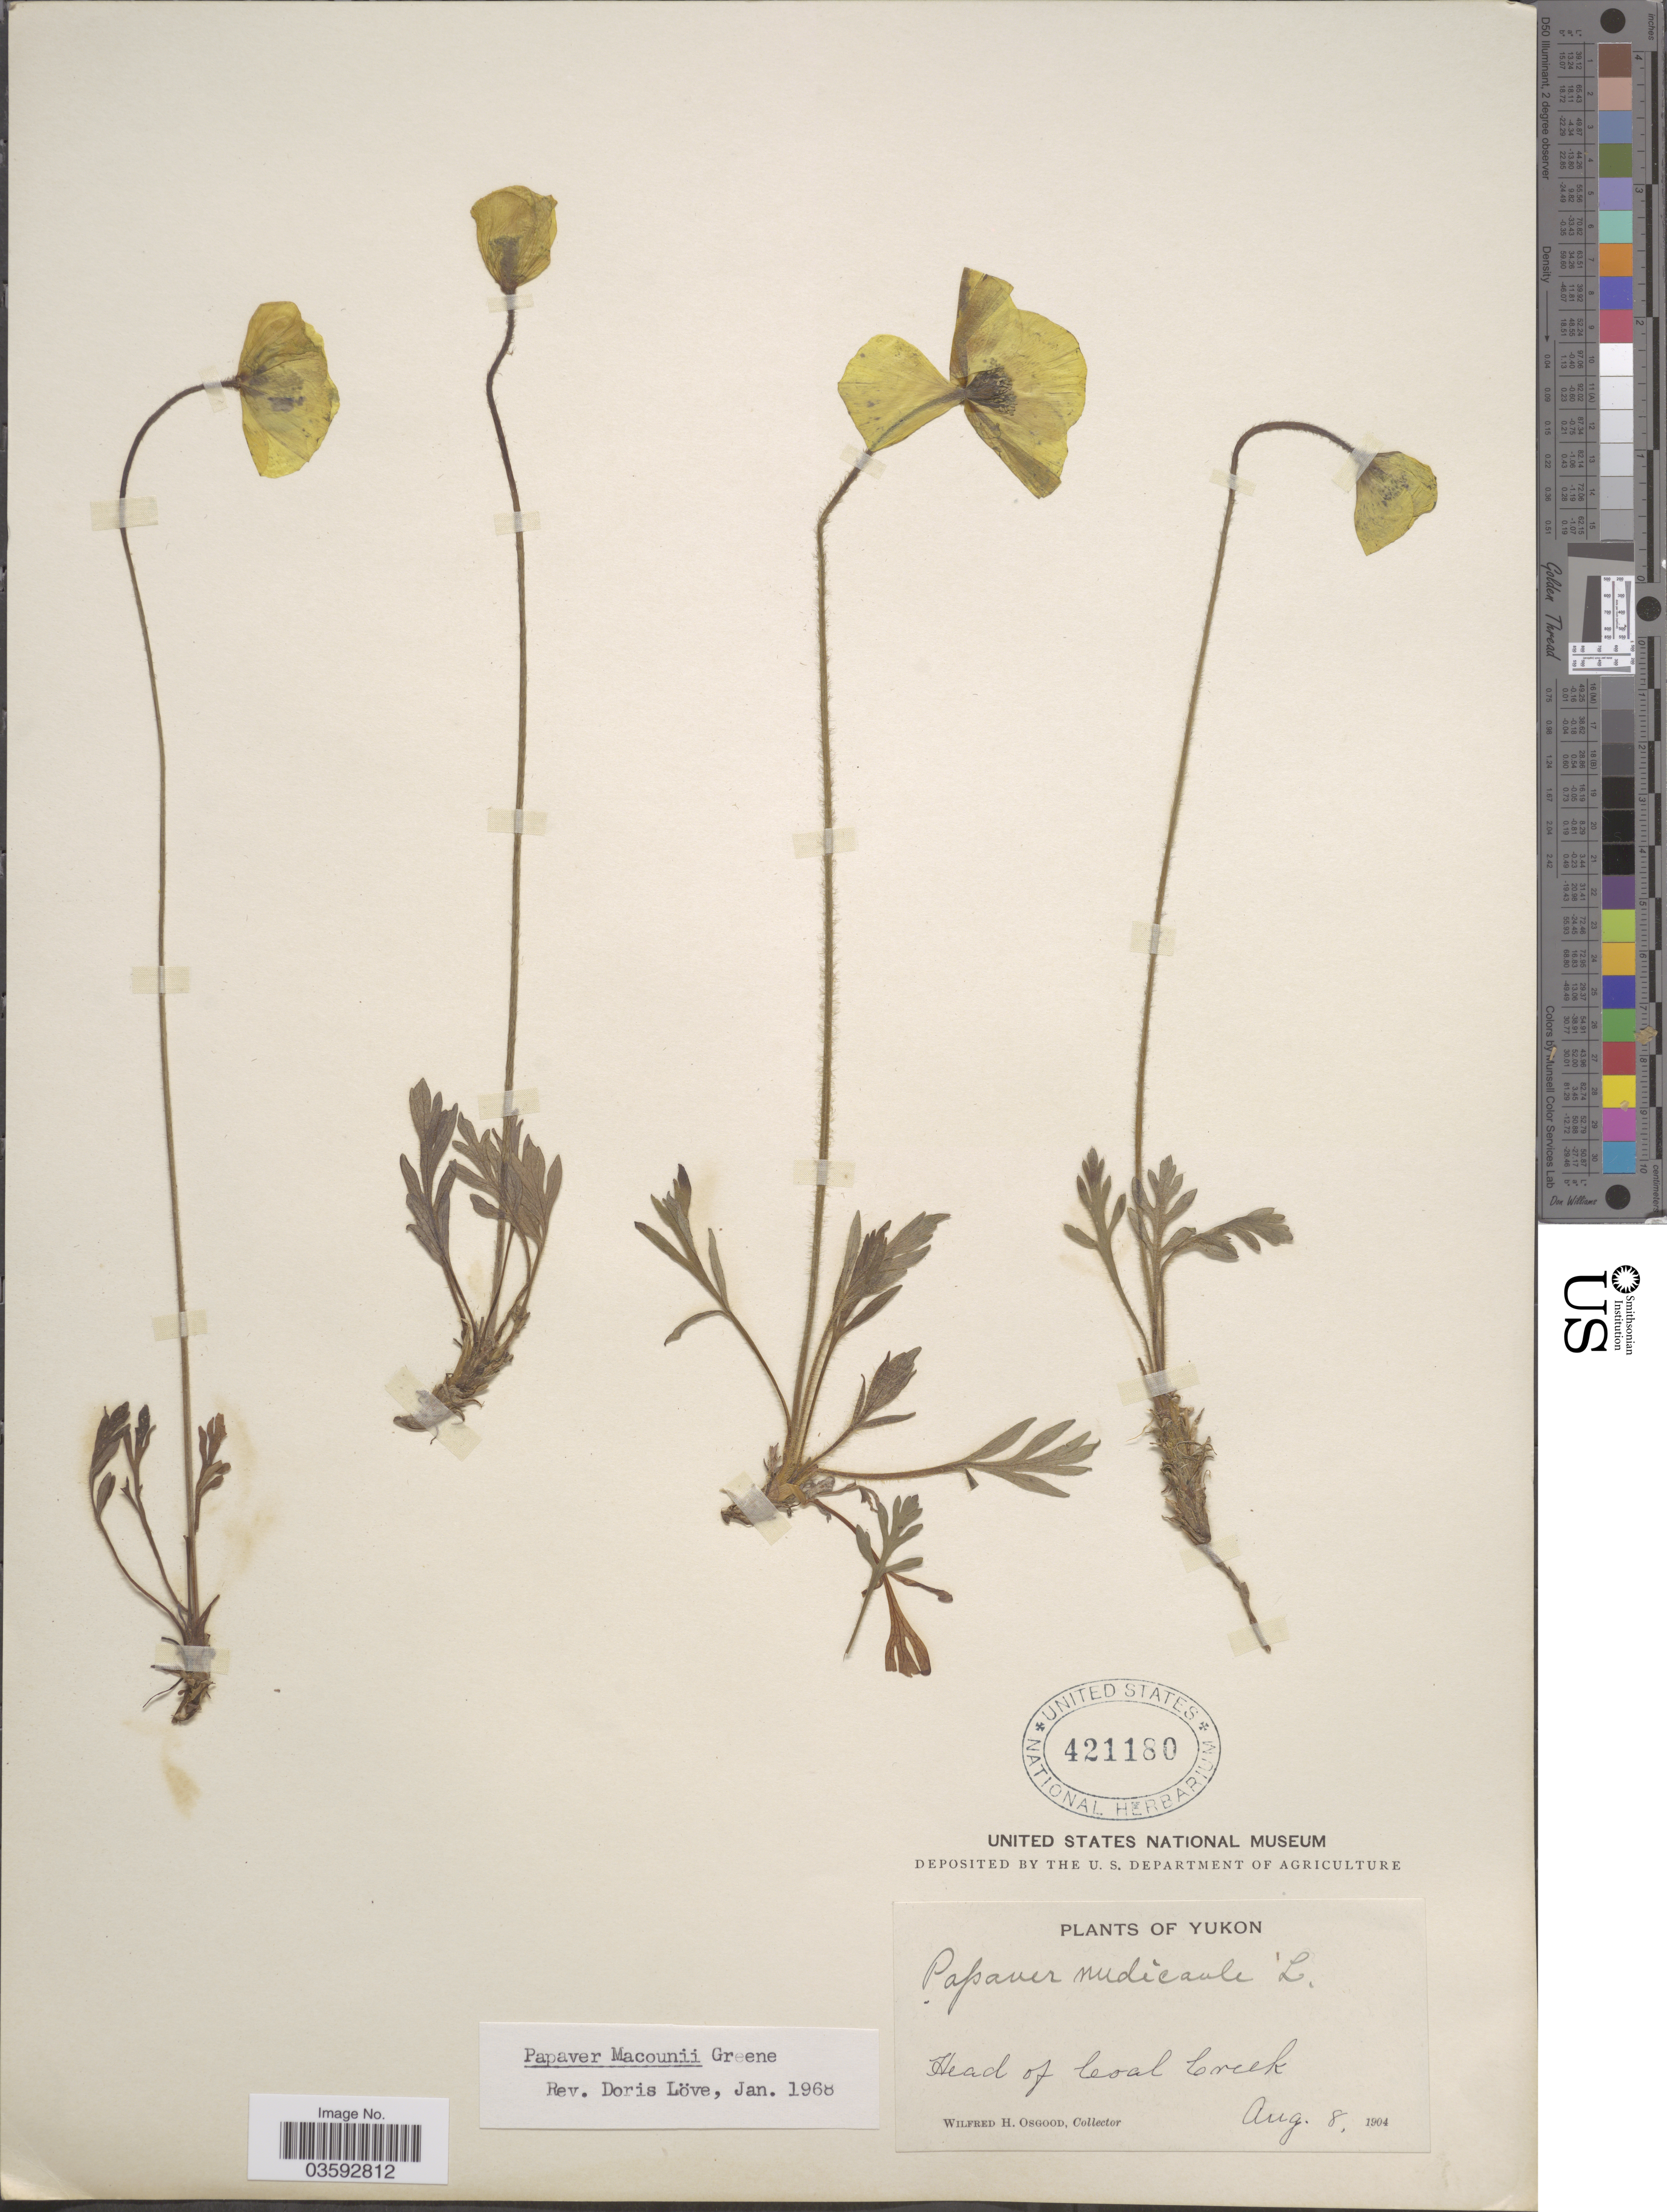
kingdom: Plantae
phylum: Tracheophyta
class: Magnoliopsida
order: Ranunculales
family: Papaveraceae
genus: Papaver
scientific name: Papaver macounii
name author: Greene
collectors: W. Osgood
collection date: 1904-08-08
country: Canada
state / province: Yukon Territory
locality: Yukon. Head of Coal Creek.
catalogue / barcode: US 421180